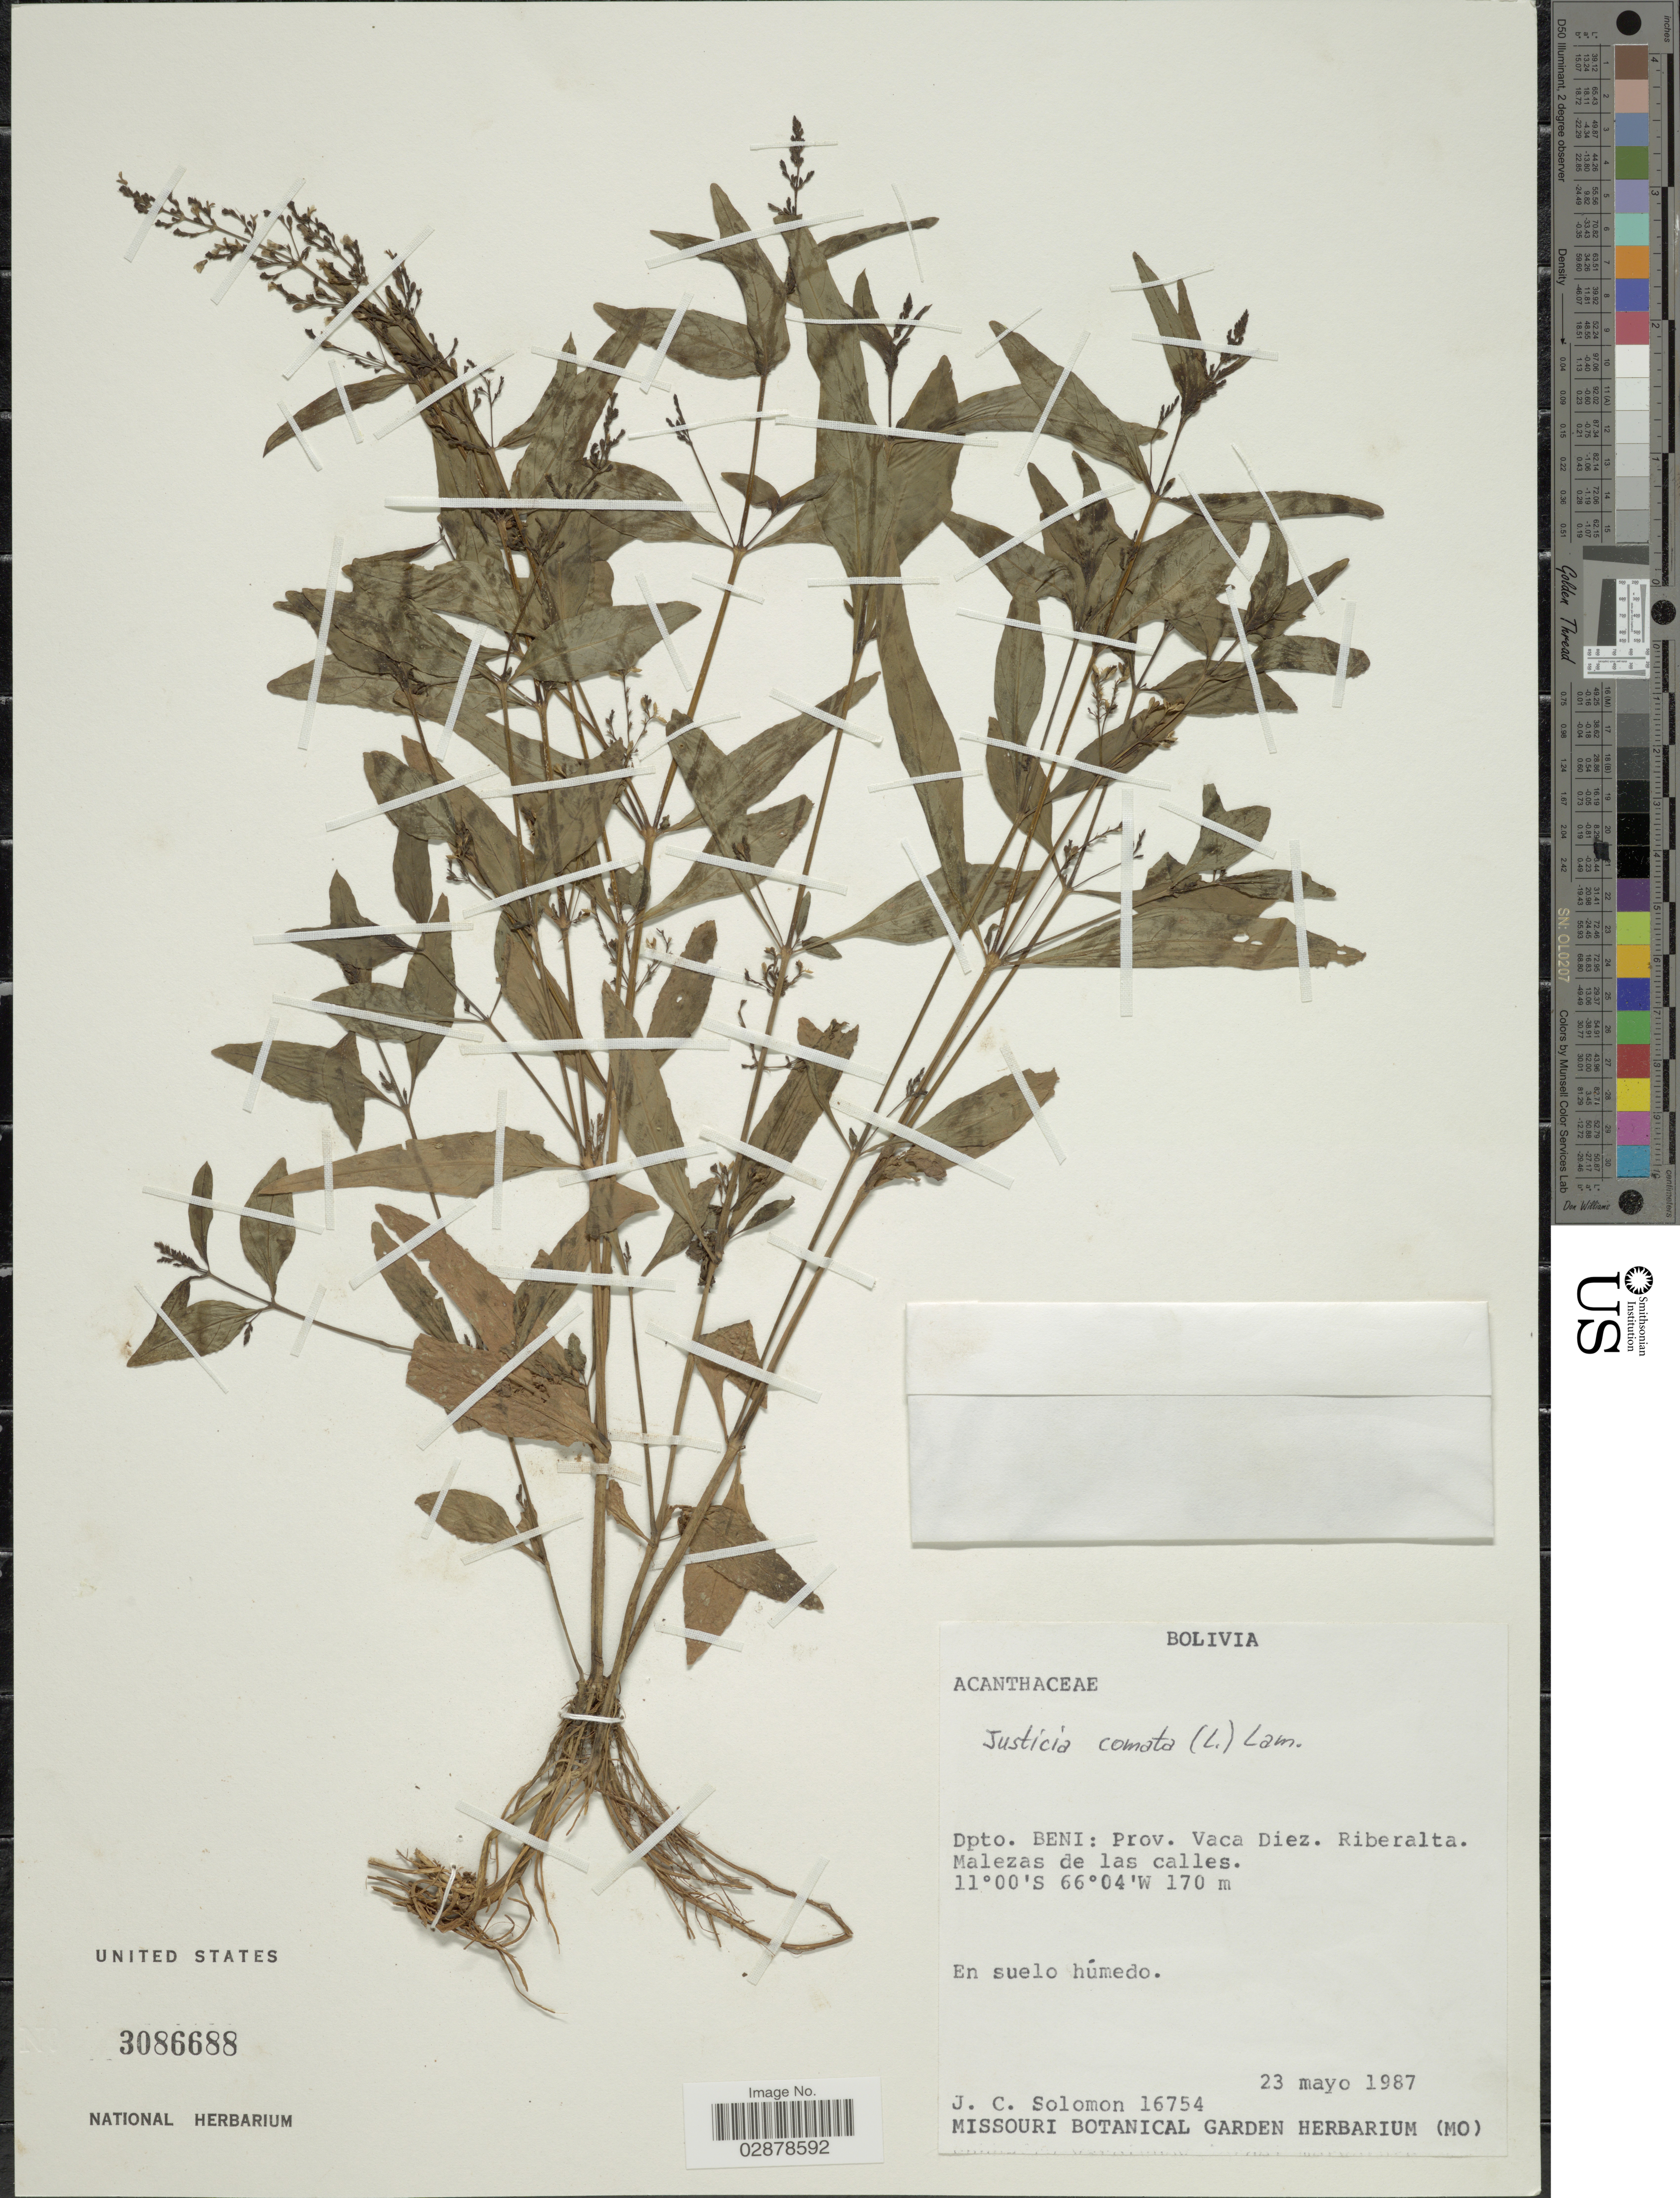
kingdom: Plantae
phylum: Tracheophyta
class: Magnoliopsida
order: Lamiales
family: Acanthaceae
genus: Justicia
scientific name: Justicia comata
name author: (L.) Lam.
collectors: J. C. Solomon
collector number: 16754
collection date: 1987-05-23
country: Bolivia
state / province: Beni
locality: Dpto. Beni: Prov. Vaca Diez, Riberalta. Malezas de las calles.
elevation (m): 170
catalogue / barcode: US 3086688